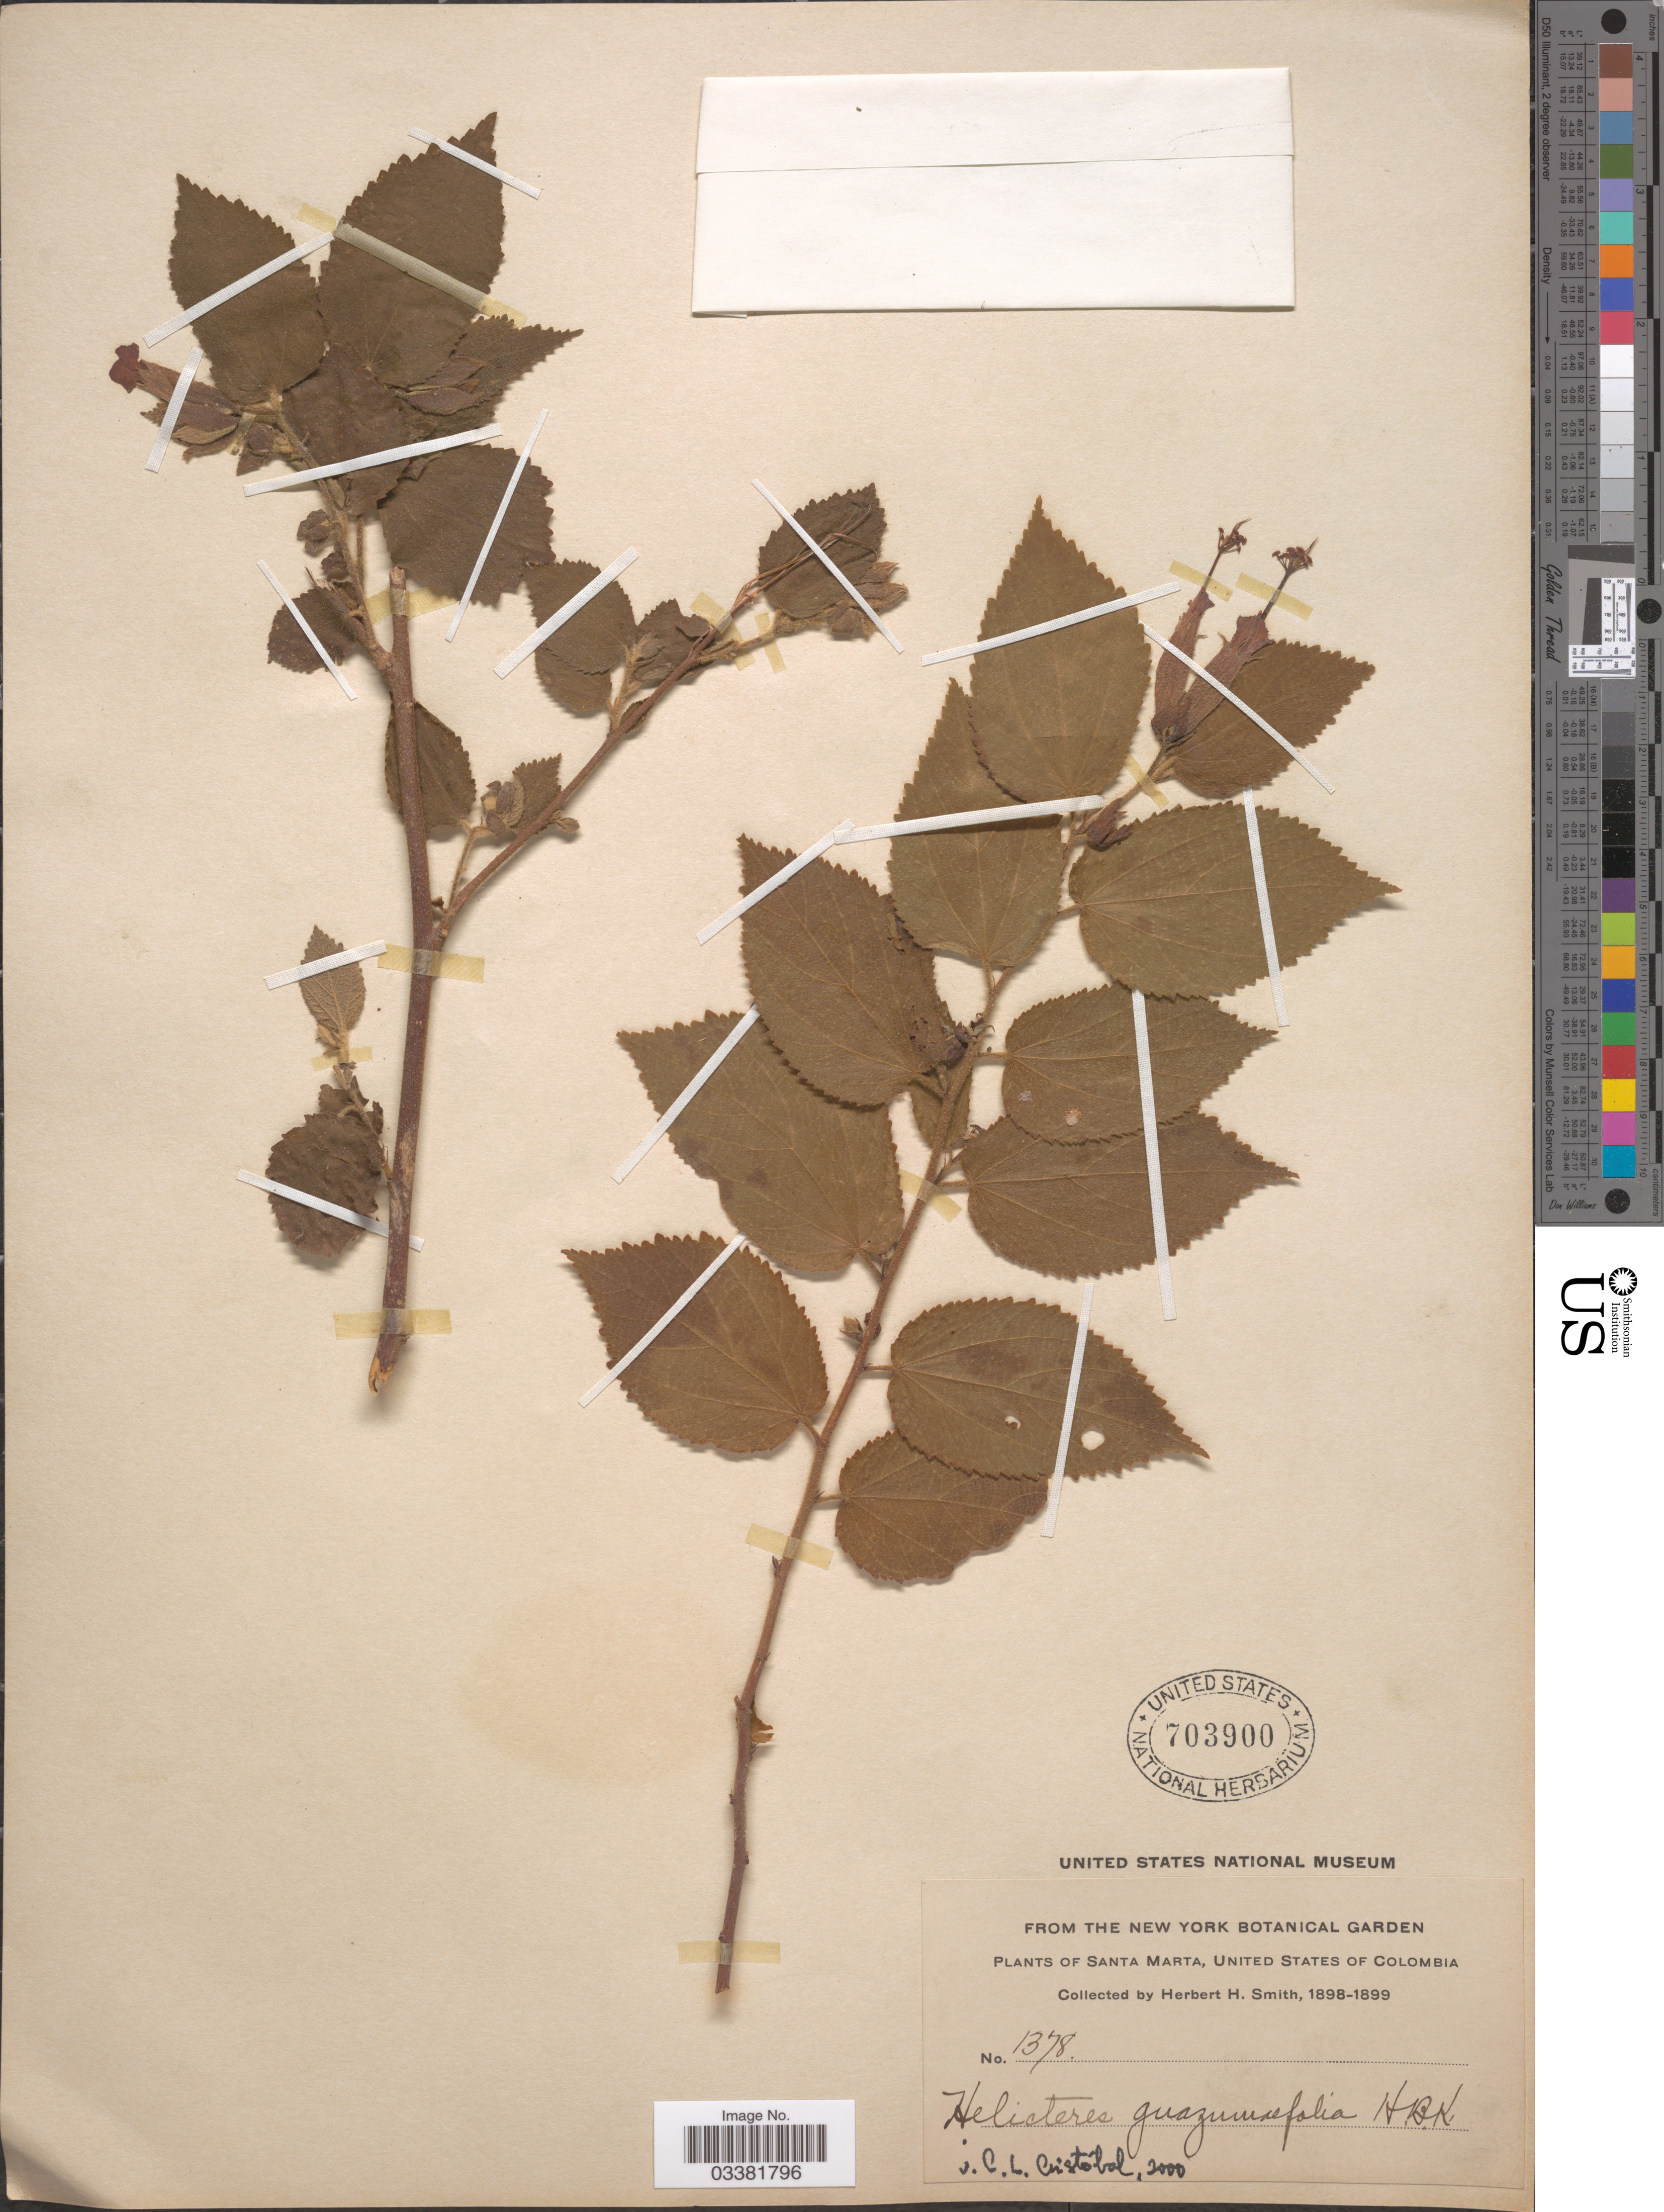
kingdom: Plantae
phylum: Tracheophyta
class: Magnoliopsida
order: Malvales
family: Malvaceae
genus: Helicteres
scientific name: Helicteres guazumifolia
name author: Kunth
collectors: Herbert H. Smith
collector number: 1378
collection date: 1898/1899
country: Colombia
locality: Santa Marta, United States of Colombia.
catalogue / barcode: US 703900